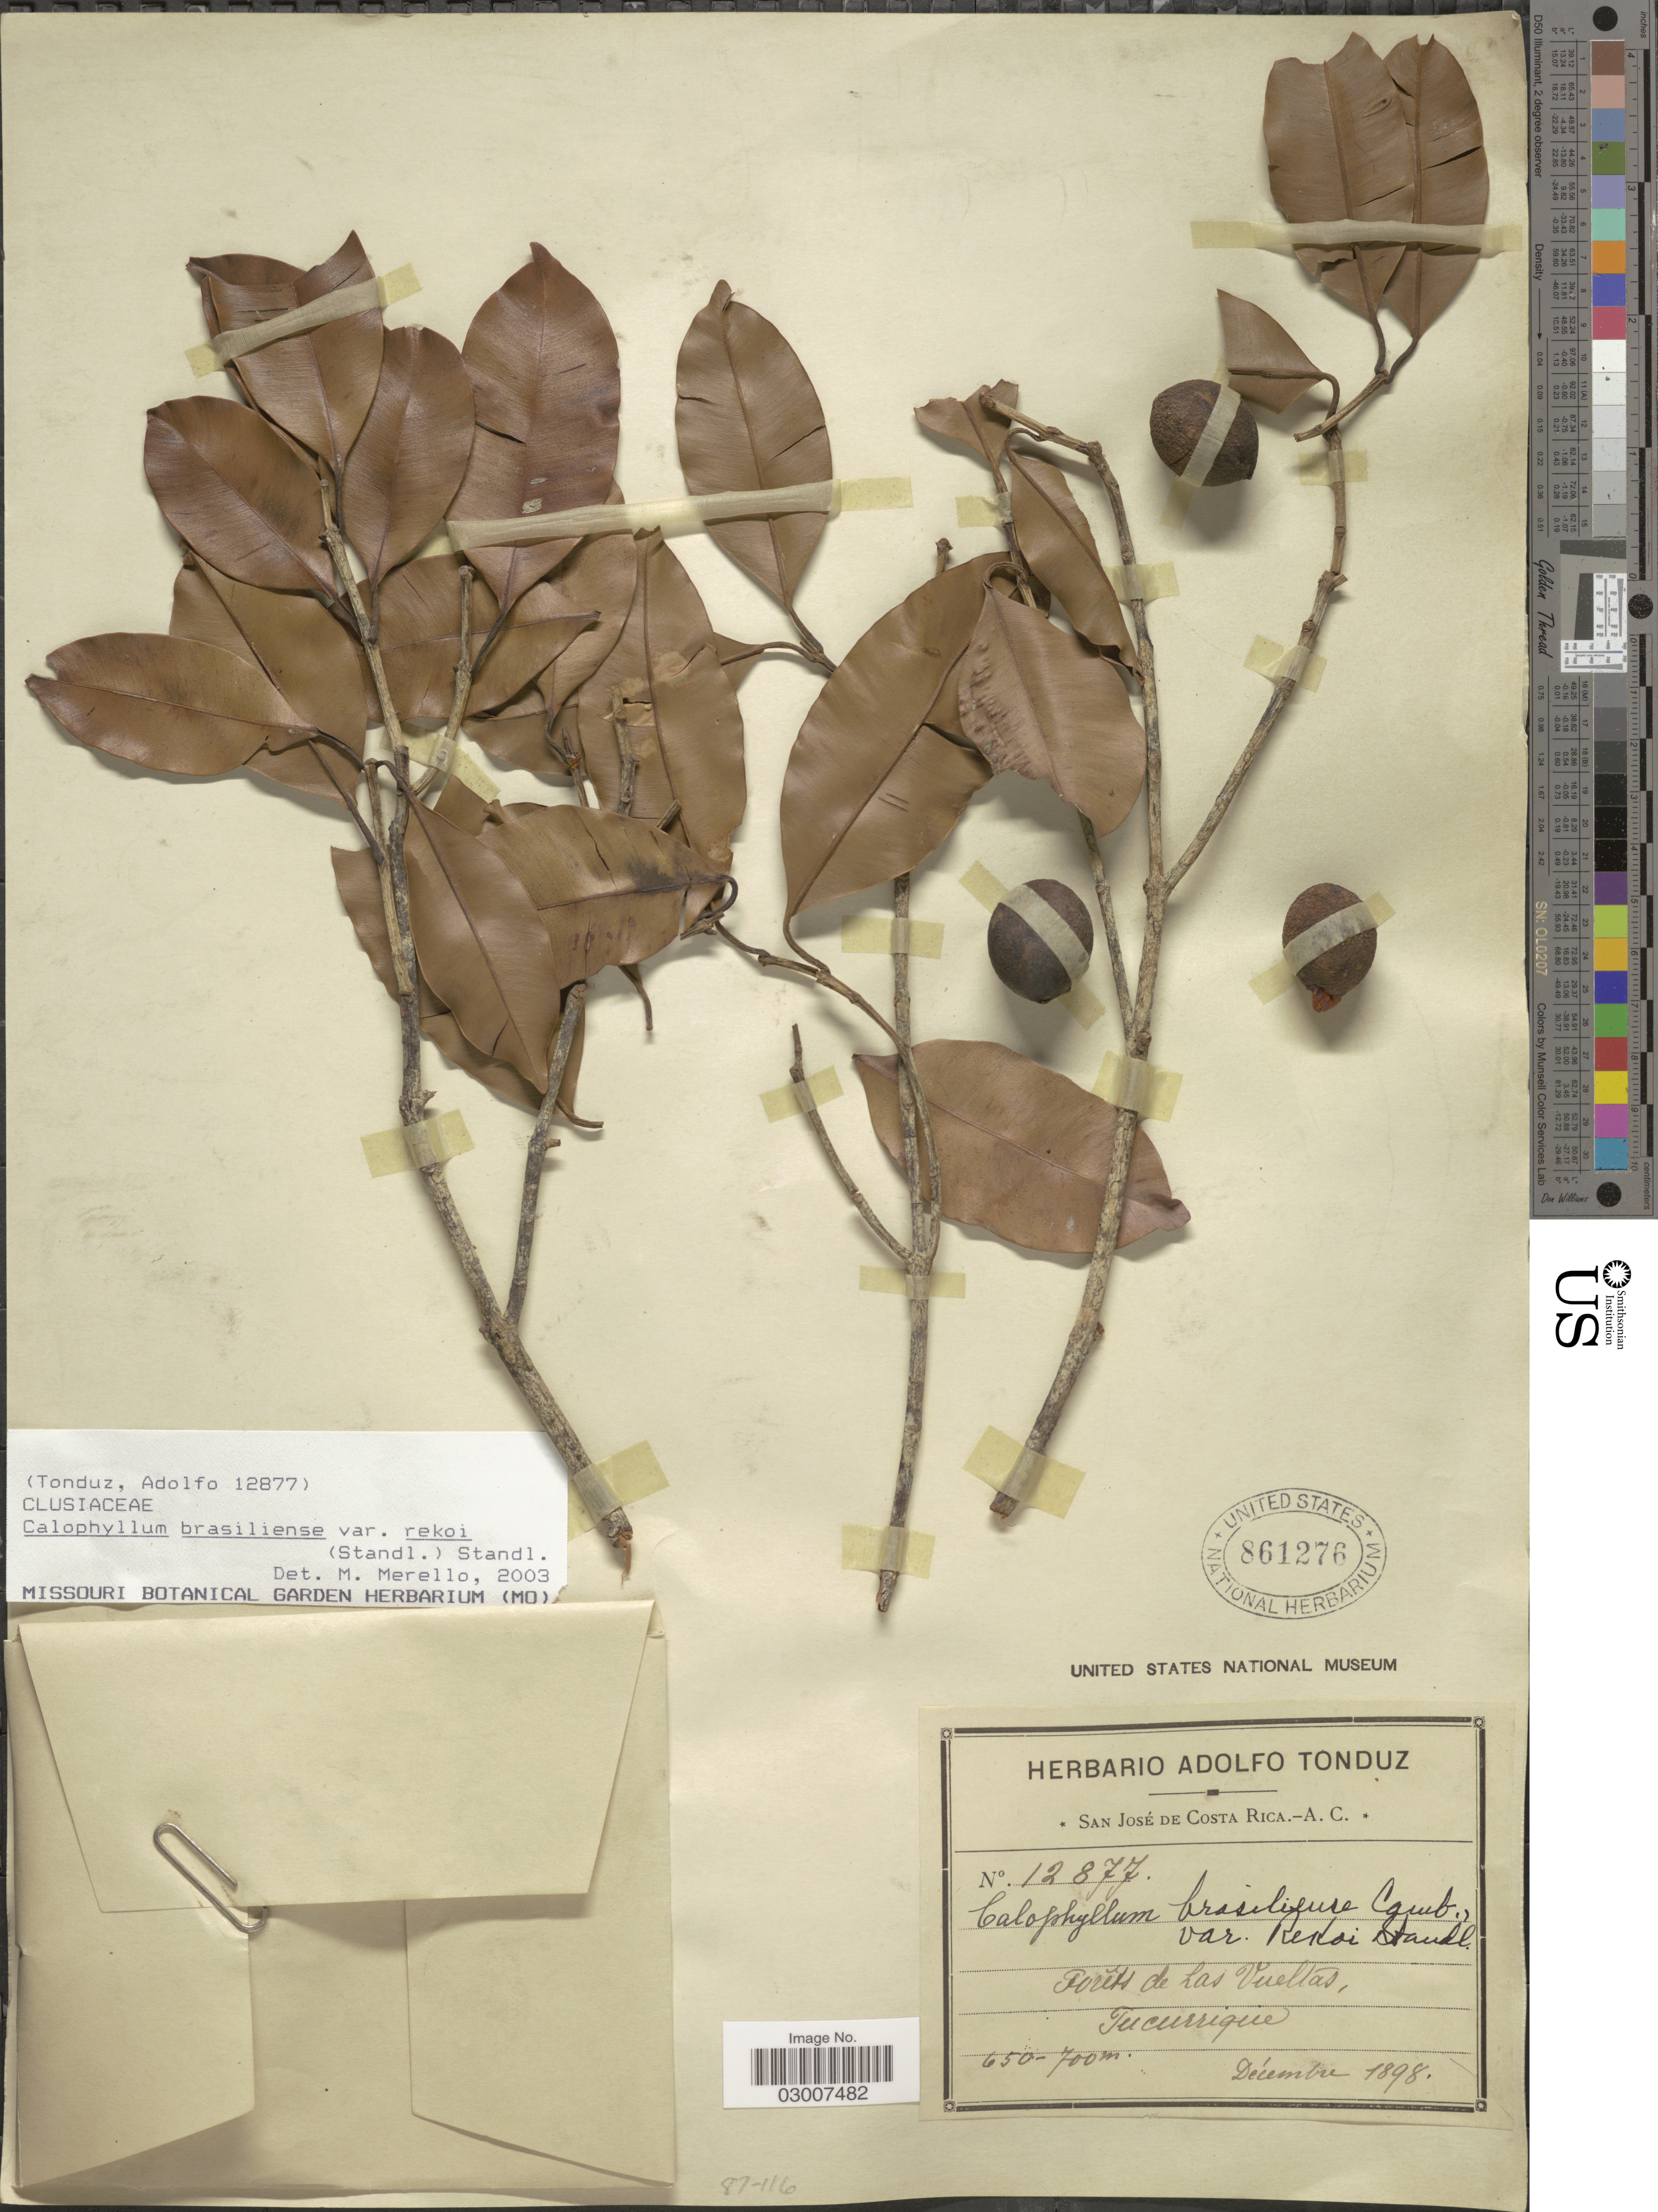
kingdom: Plantae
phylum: Tracheophyta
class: Magnoliopsida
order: Malpighiales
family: Calophyllaceae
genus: Calophyllum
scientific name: Calophyllum brasiliense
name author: Cambess.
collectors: ex Herb. Adolfo Tonduz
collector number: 12877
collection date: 1898-12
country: Costa Rica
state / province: San José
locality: Forêts de Las Vueltas, Tucurrique.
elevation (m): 650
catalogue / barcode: US 861276